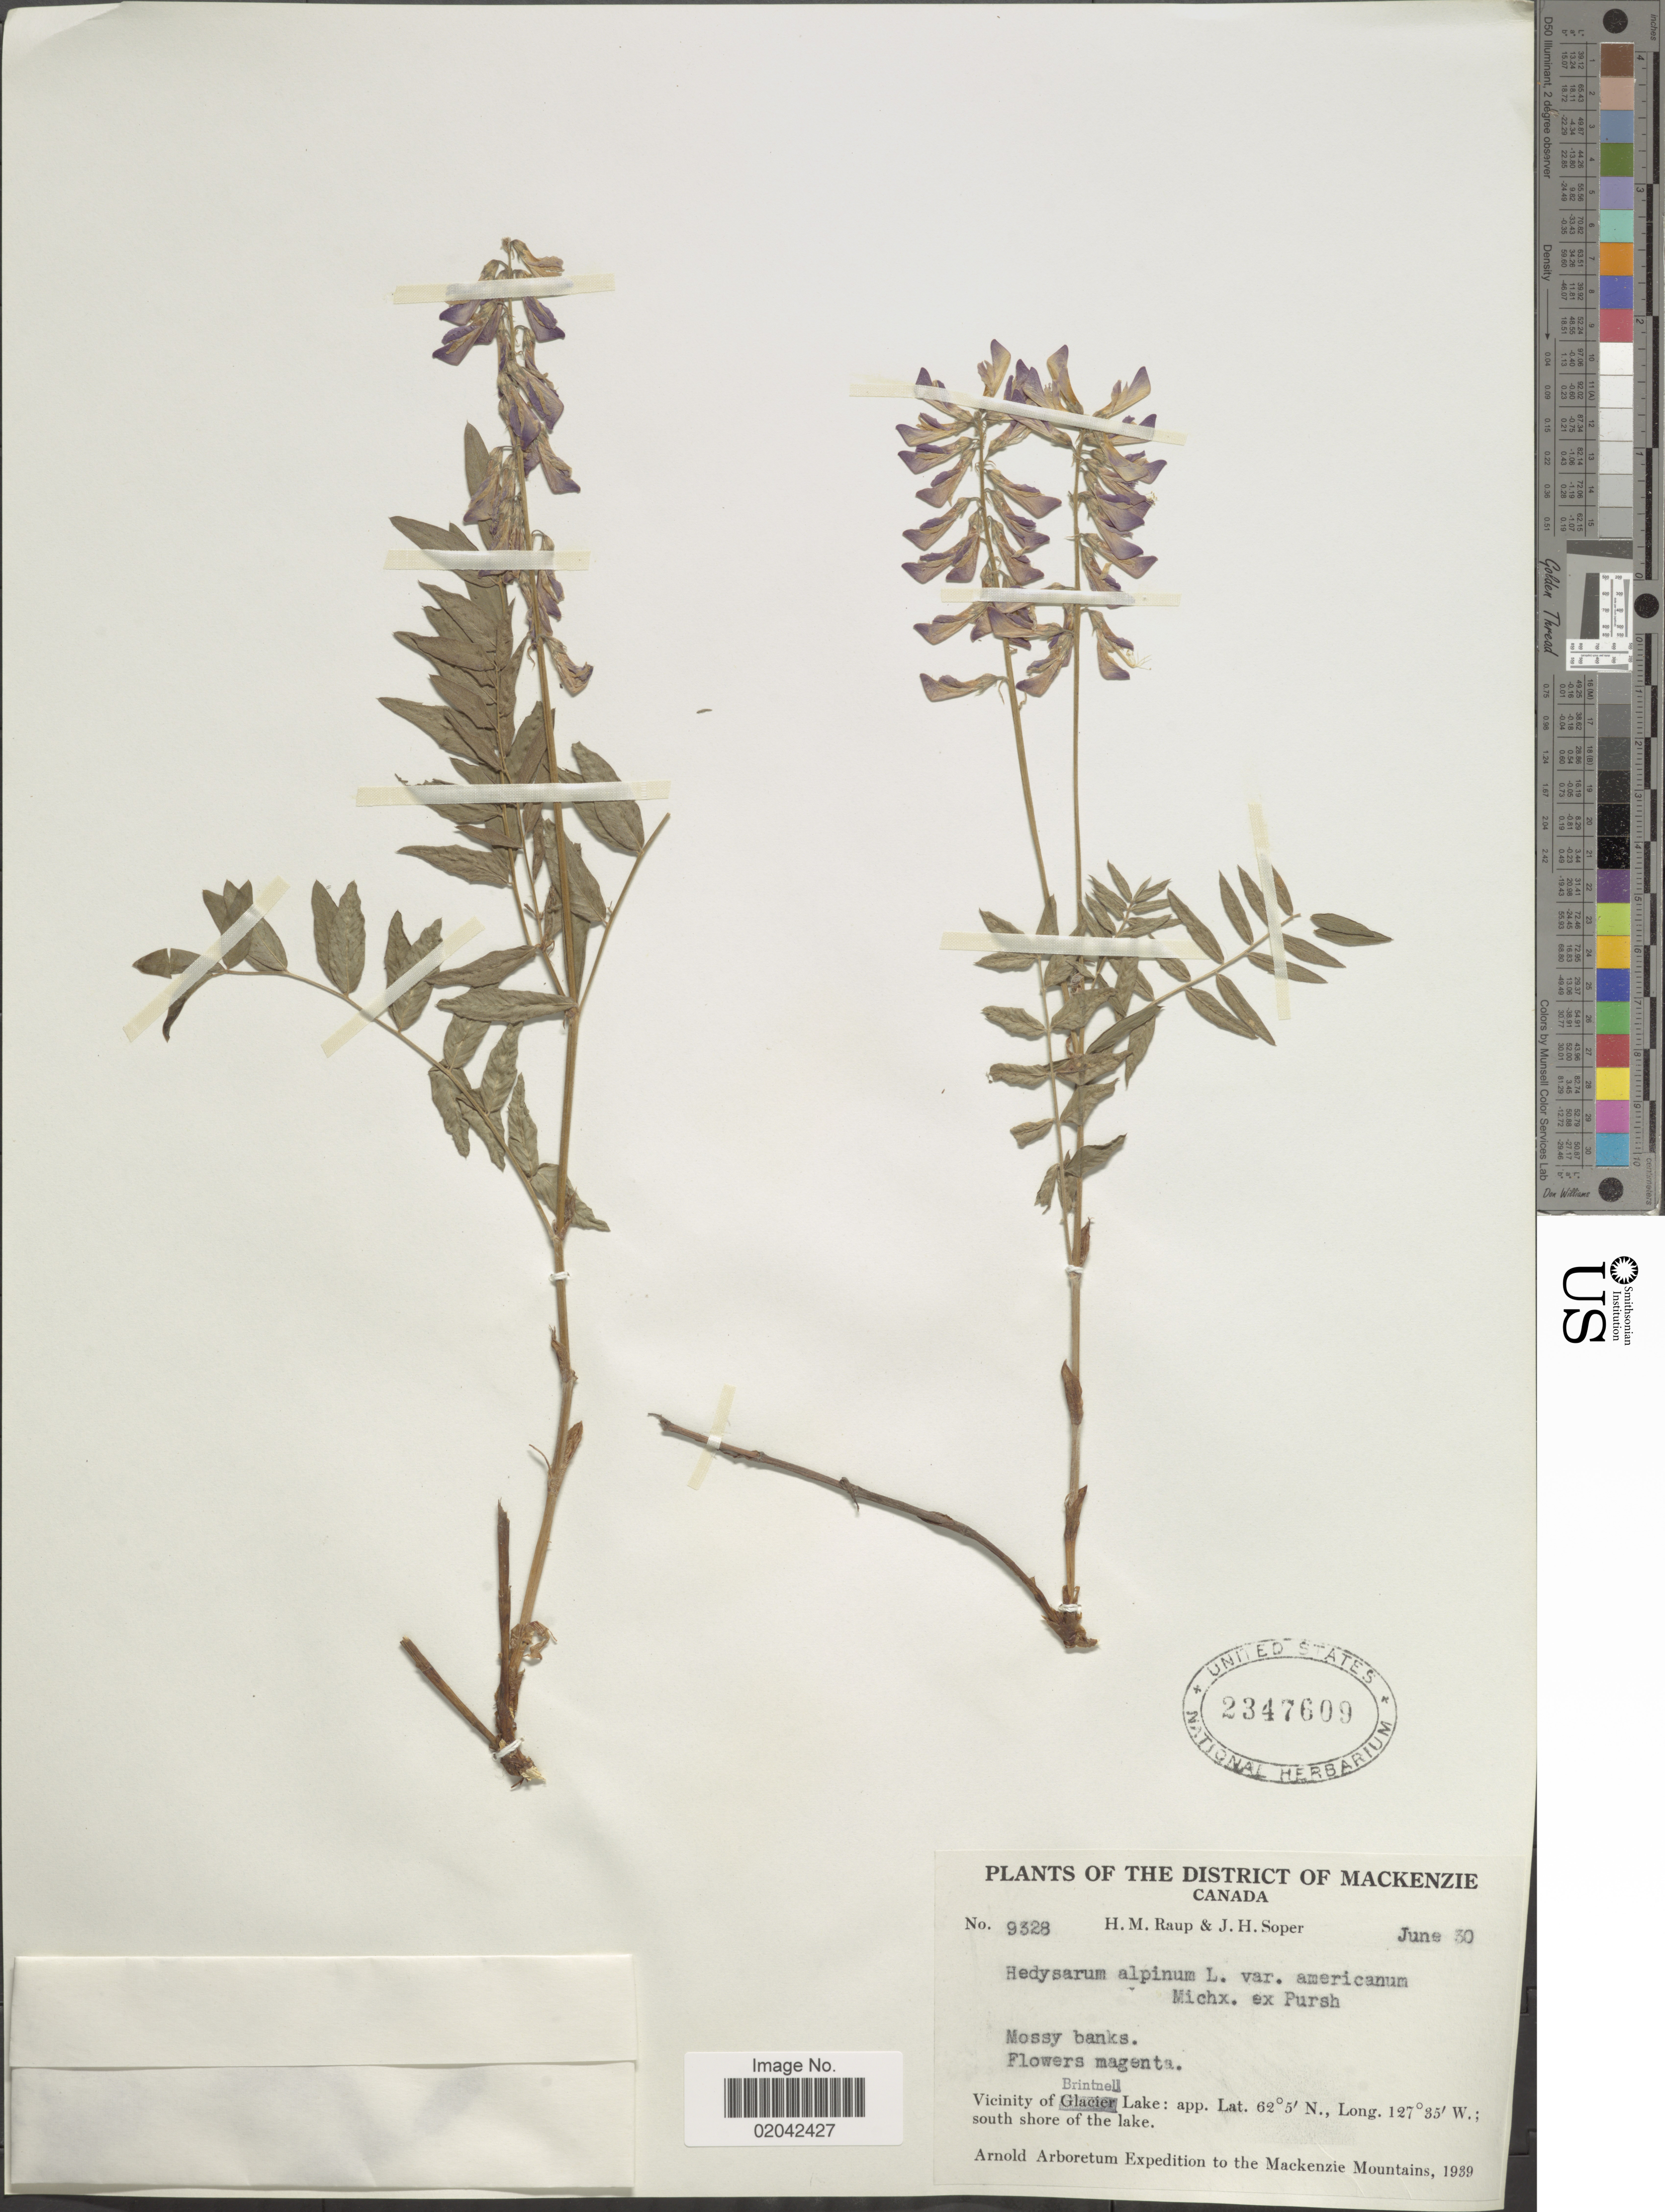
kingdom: Plantae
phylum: Tracheophyta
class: Magnoliopsida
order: Fabales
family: Fabaceae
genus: Hedysarum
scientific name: Hedysarum alpinum var. americanum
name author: Michx. ex Pursh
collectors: H. Raup & J. H. Soper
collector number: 9328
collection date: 1939-06-30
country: Canada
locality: District of Mackenzie, Vicinity of Brintnell Lake, south shore of the lake, Mackenzie Mountains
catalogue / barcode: US 2347609